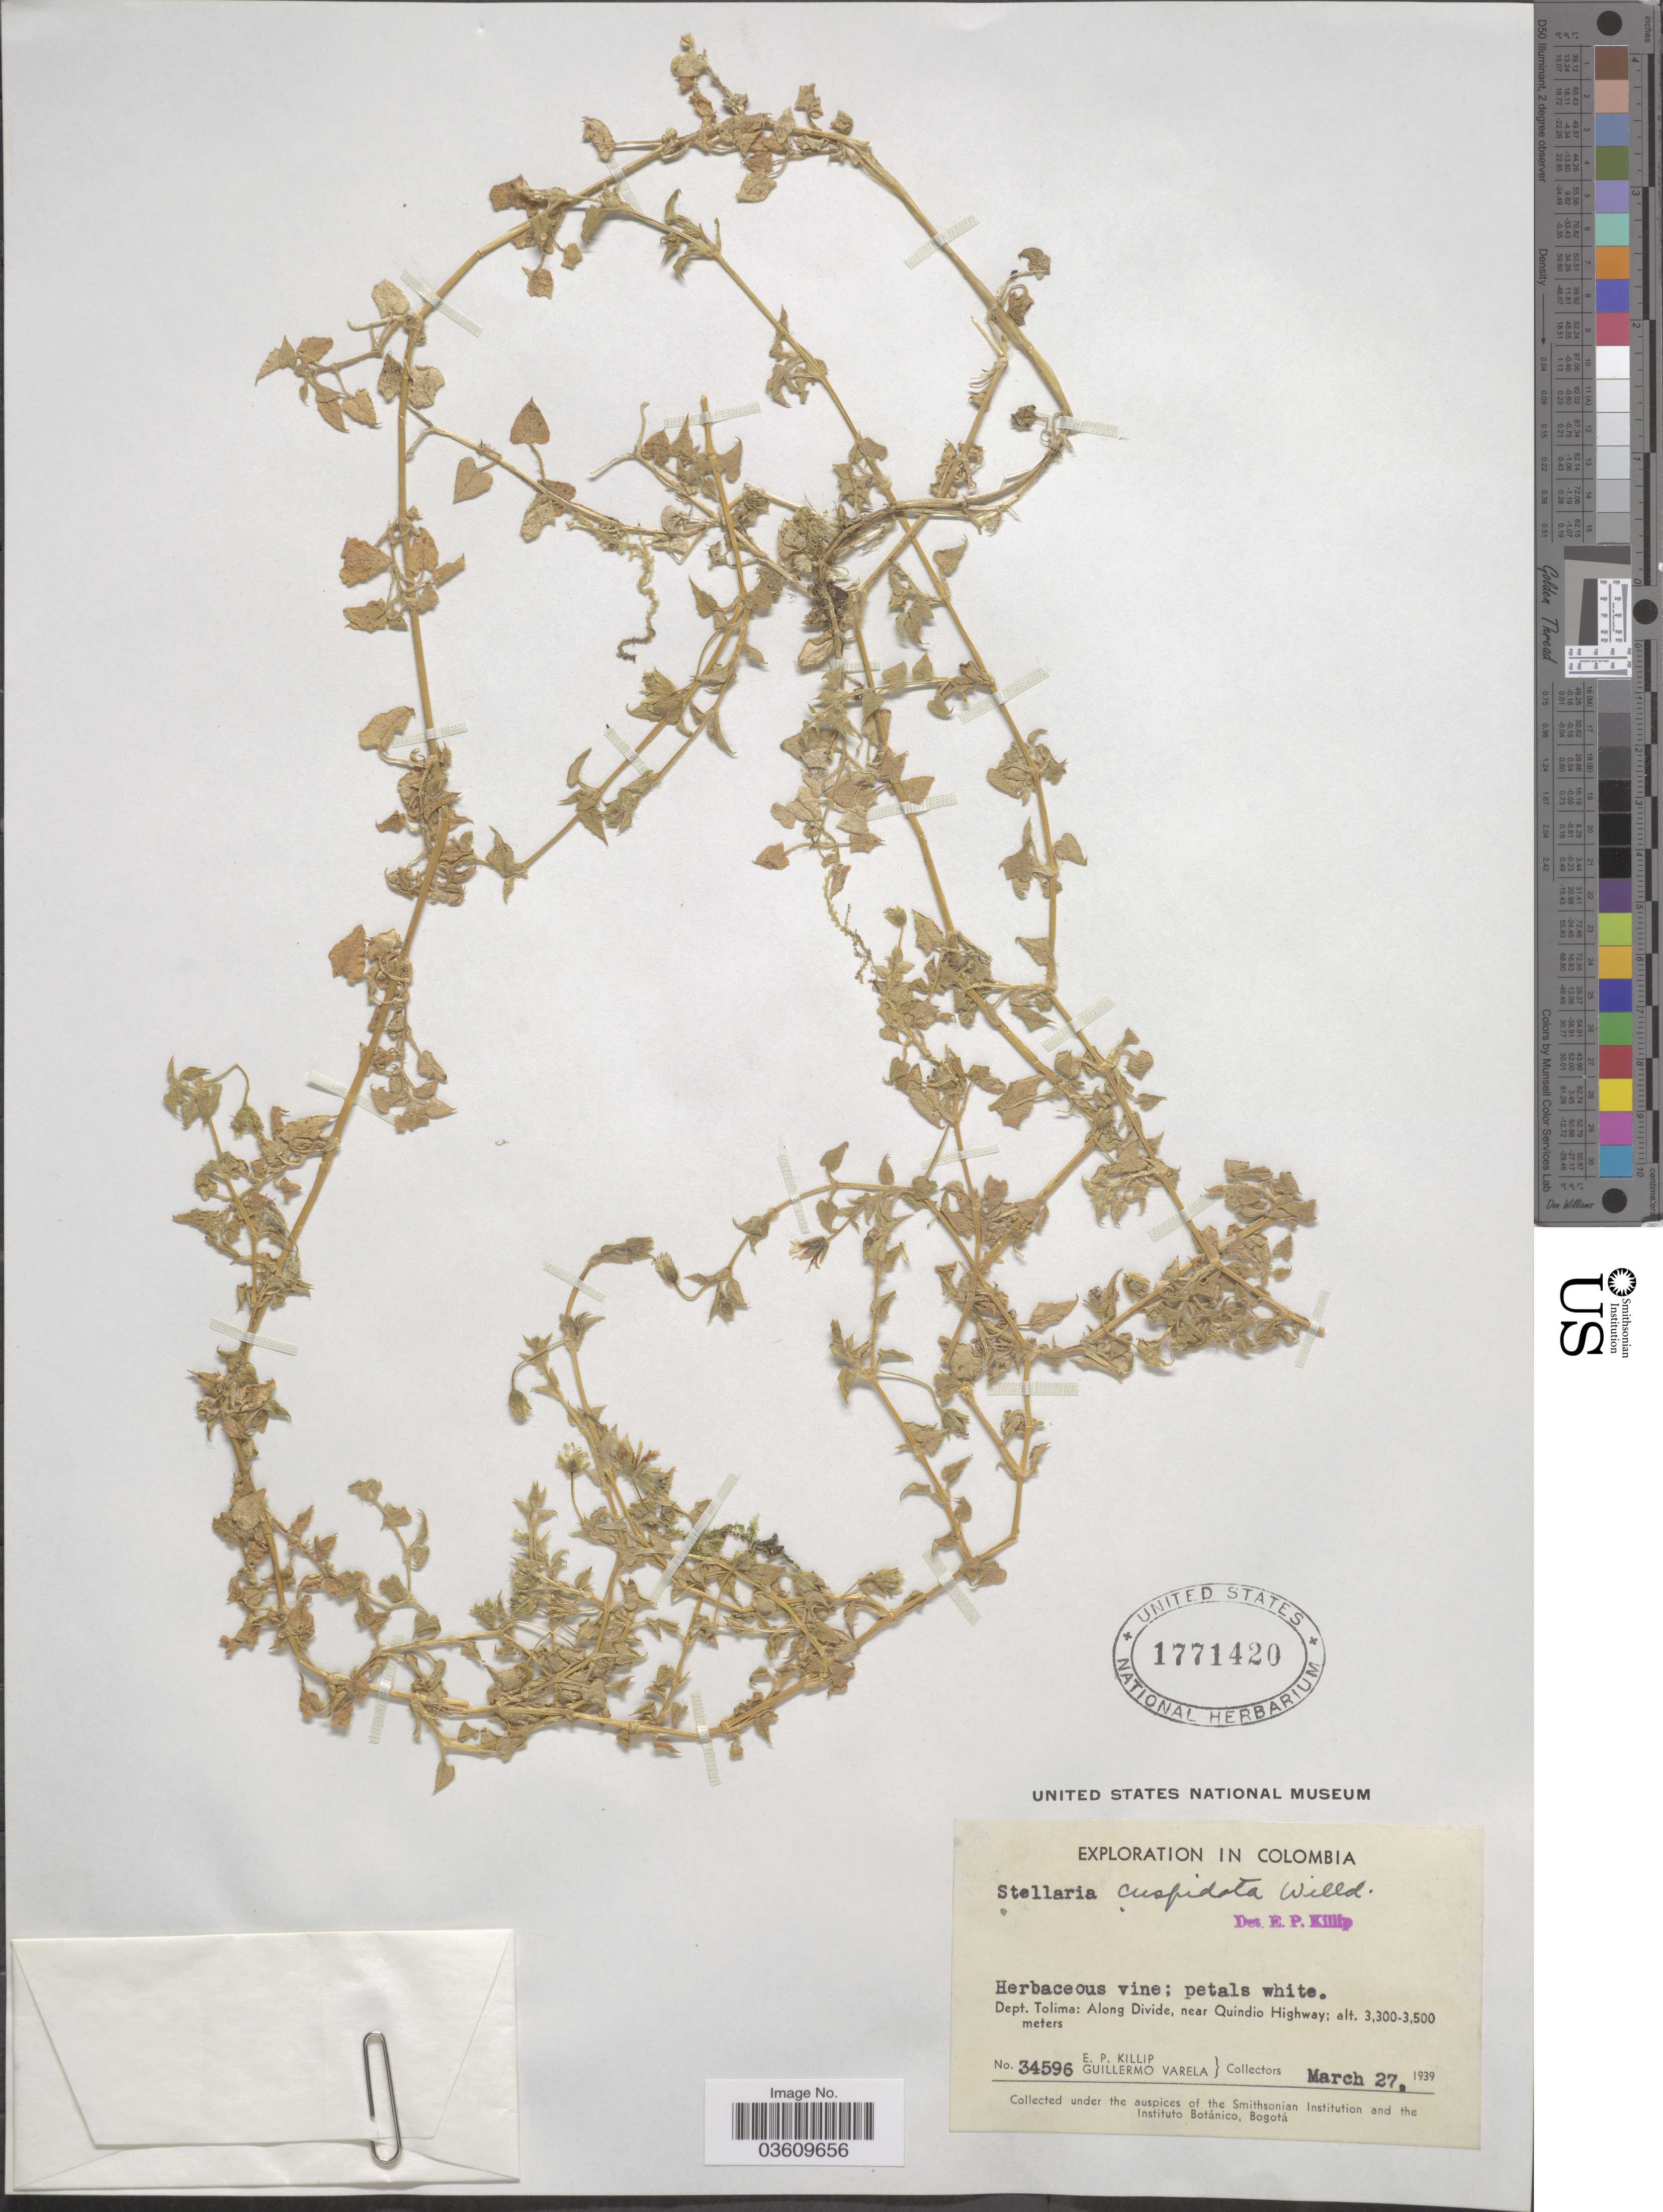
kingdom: Plantae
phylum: Tracheophyta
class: Magnoliopsida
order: Caryophyllales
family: Caryophyllaceae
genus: Stellaria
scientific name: Stellaria cuspidata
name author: Willd. ex Schltdl.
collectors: E. P. Killip & G. Varela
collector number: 34596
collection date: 1939-03-27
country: Colombia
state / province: Tolima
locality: Dept. Tolima: Along Divide, near Quindio Highway.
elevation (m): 3300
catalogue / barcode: US 1771420